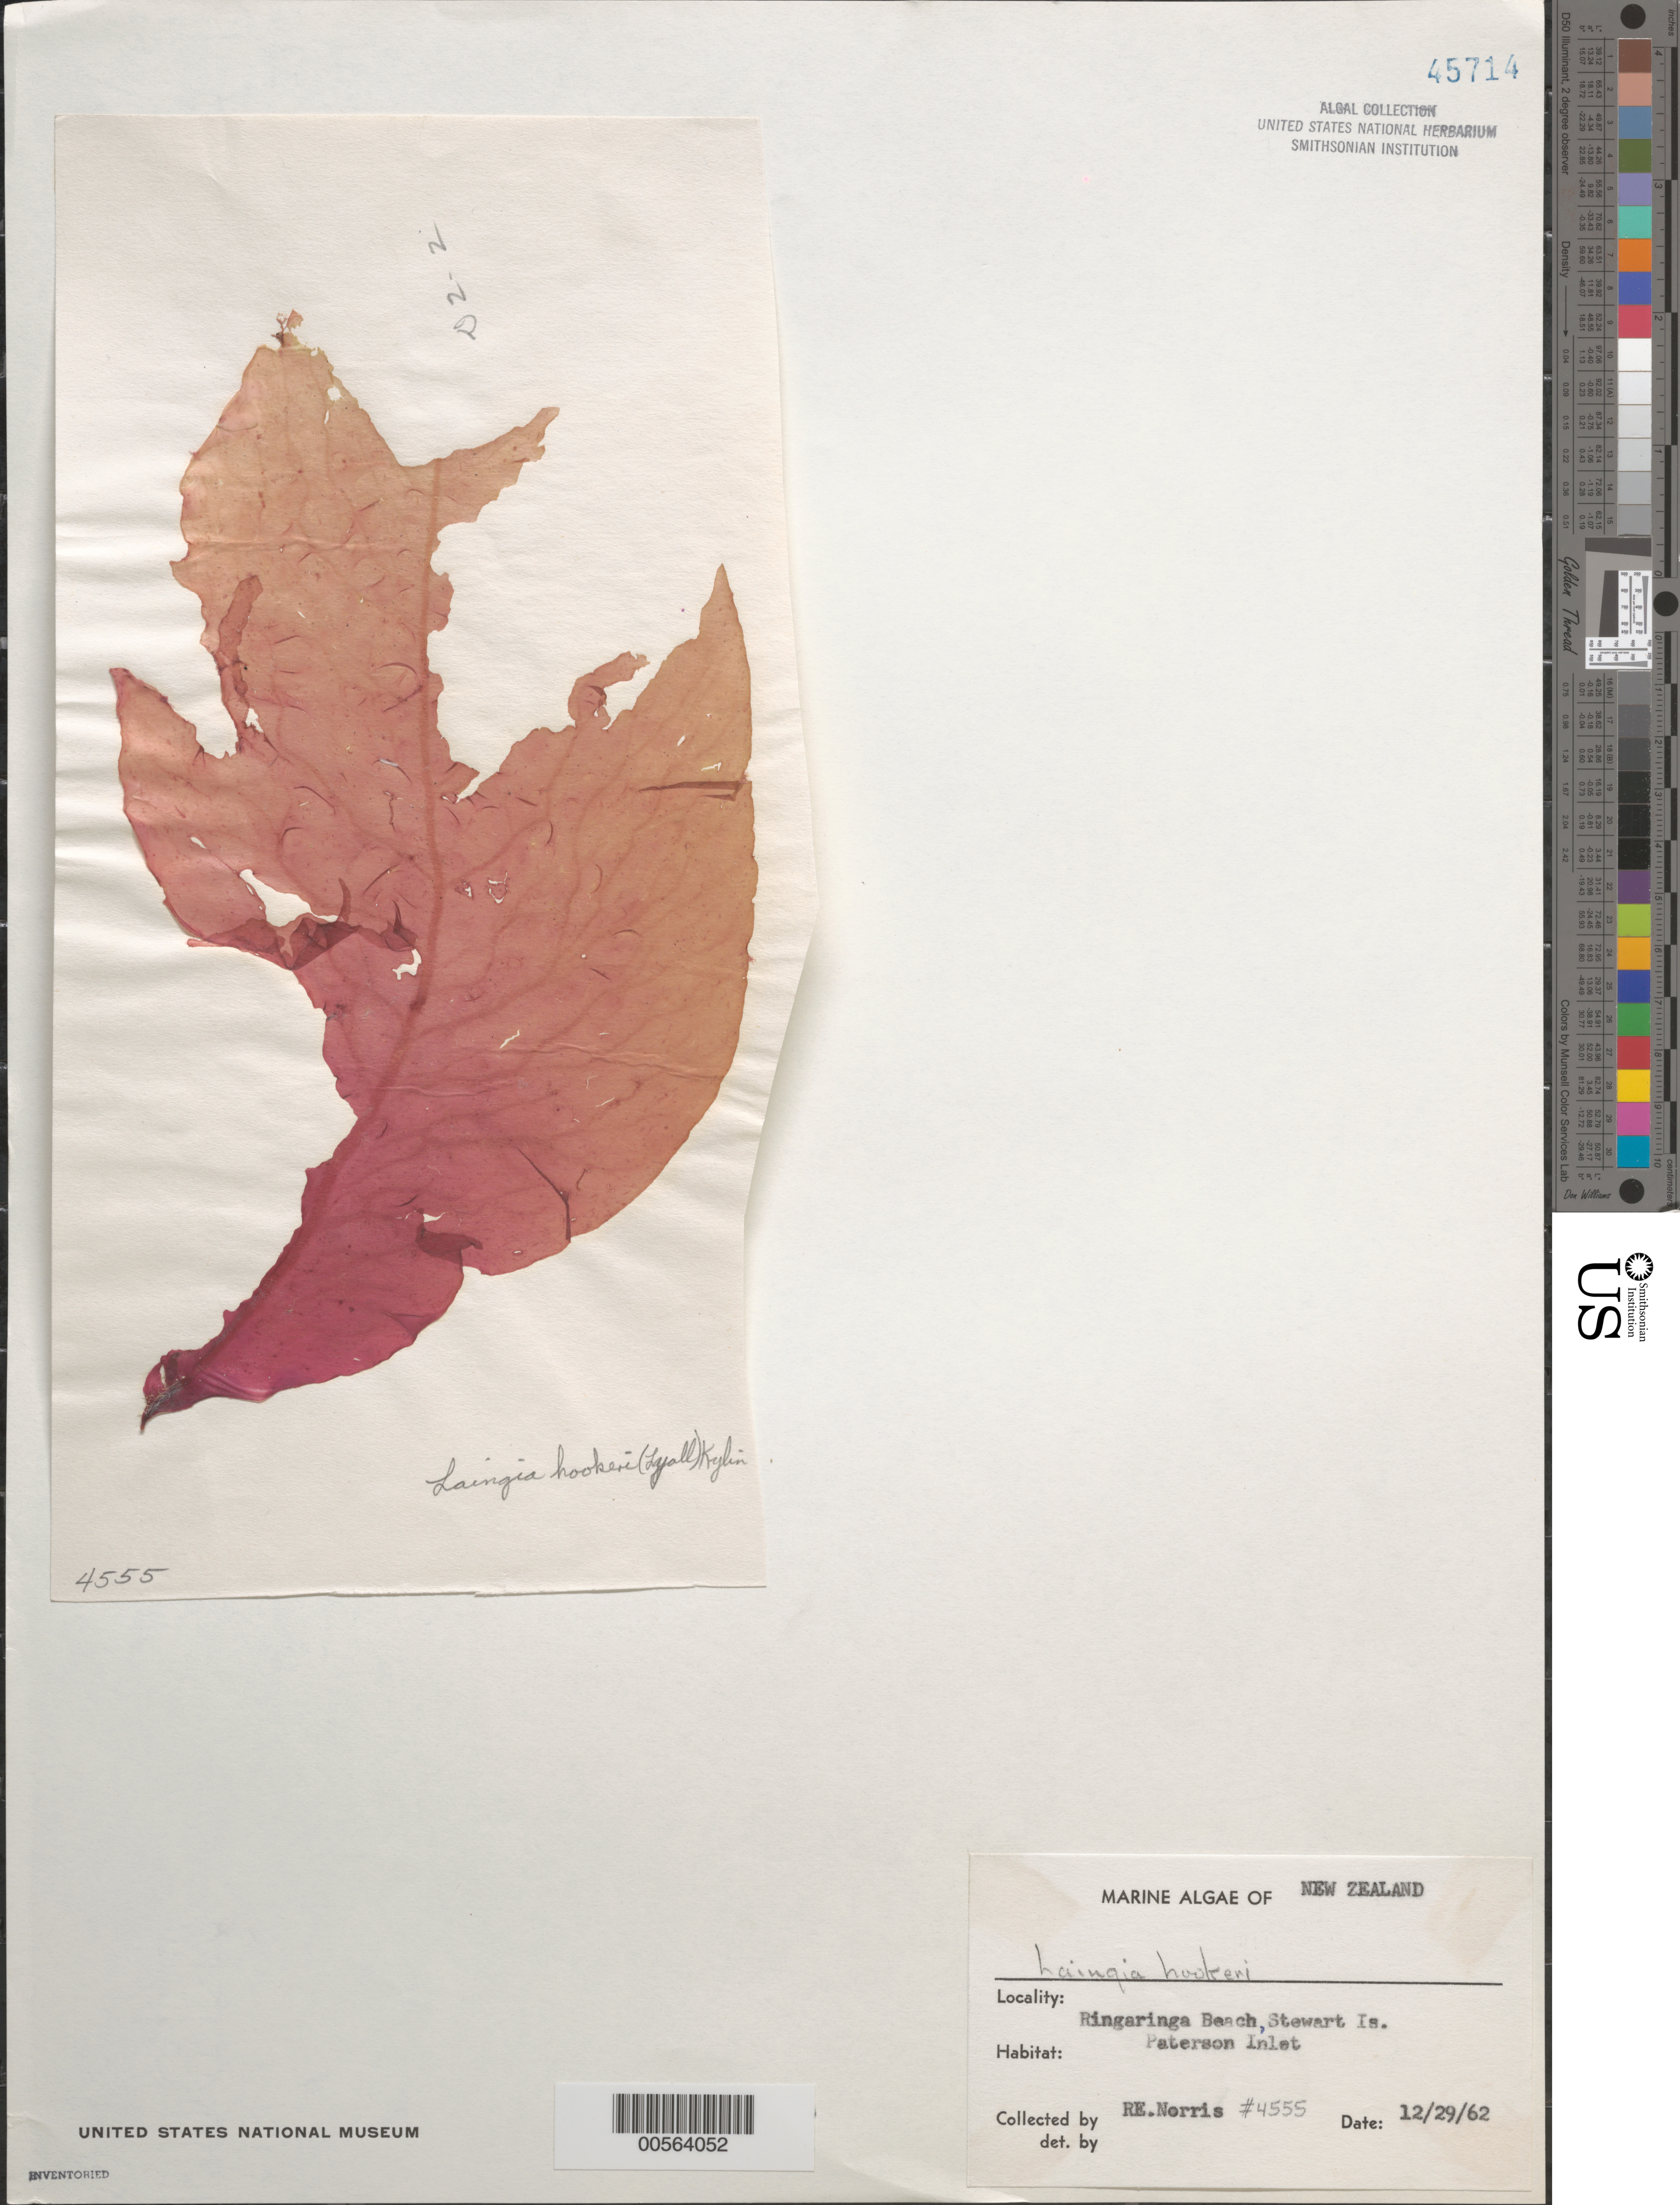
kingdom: Plantae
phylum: Rhodophyta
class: Florideophyceae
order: Ceramiales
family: Delesseriaceae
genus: Laingia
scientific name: Laingia hookeri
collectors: R. E. Norris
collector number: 4555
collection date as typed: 29 Dec 1962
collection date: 1962-12-29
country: New Zealand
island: Stewart Island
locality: Ringaringa Beach, Paterson Inlet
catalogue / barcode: US 45714